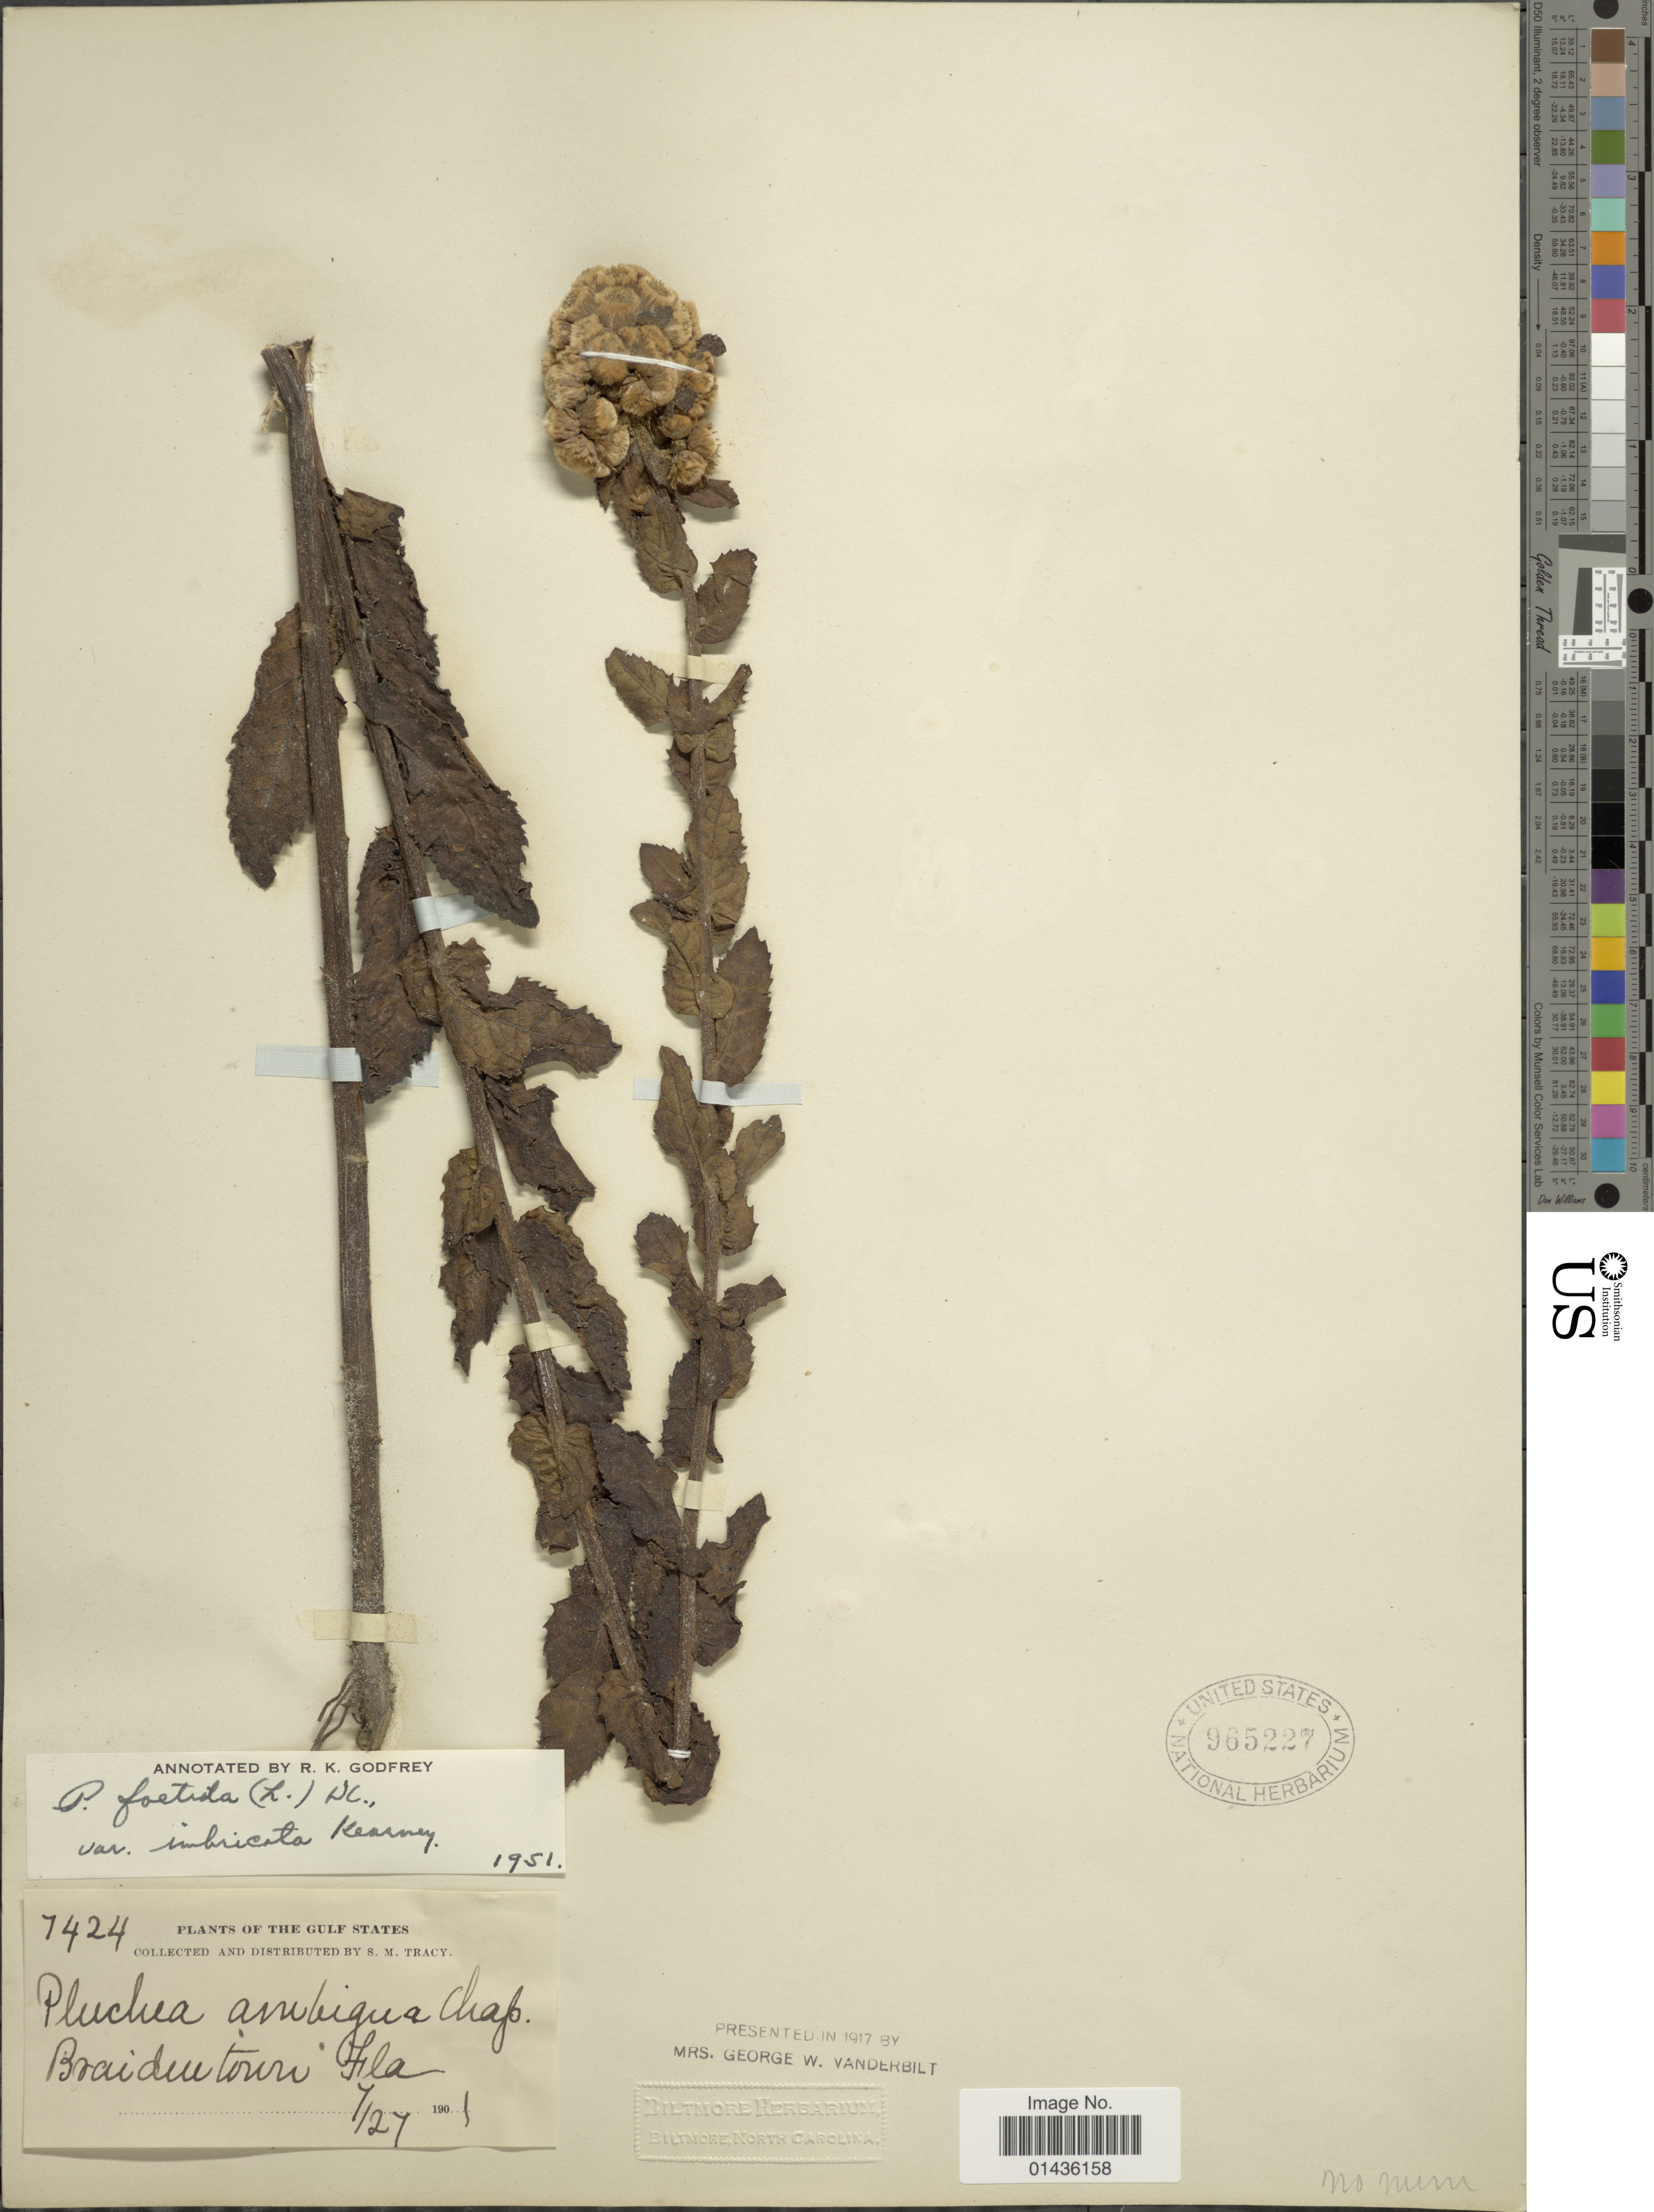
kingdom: Plantae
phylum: Tracheophyta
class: Magnoliopsida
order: Asterales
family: Asteraceae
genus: Pluchea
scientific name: Pluchea foetida var. imbricata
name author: Kearney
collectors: S. M. Tracy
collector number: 7424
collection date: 1901-07-27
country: United States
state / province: Florida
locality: The Gulf States, Braidentown, Fla.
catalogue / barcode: US 965227